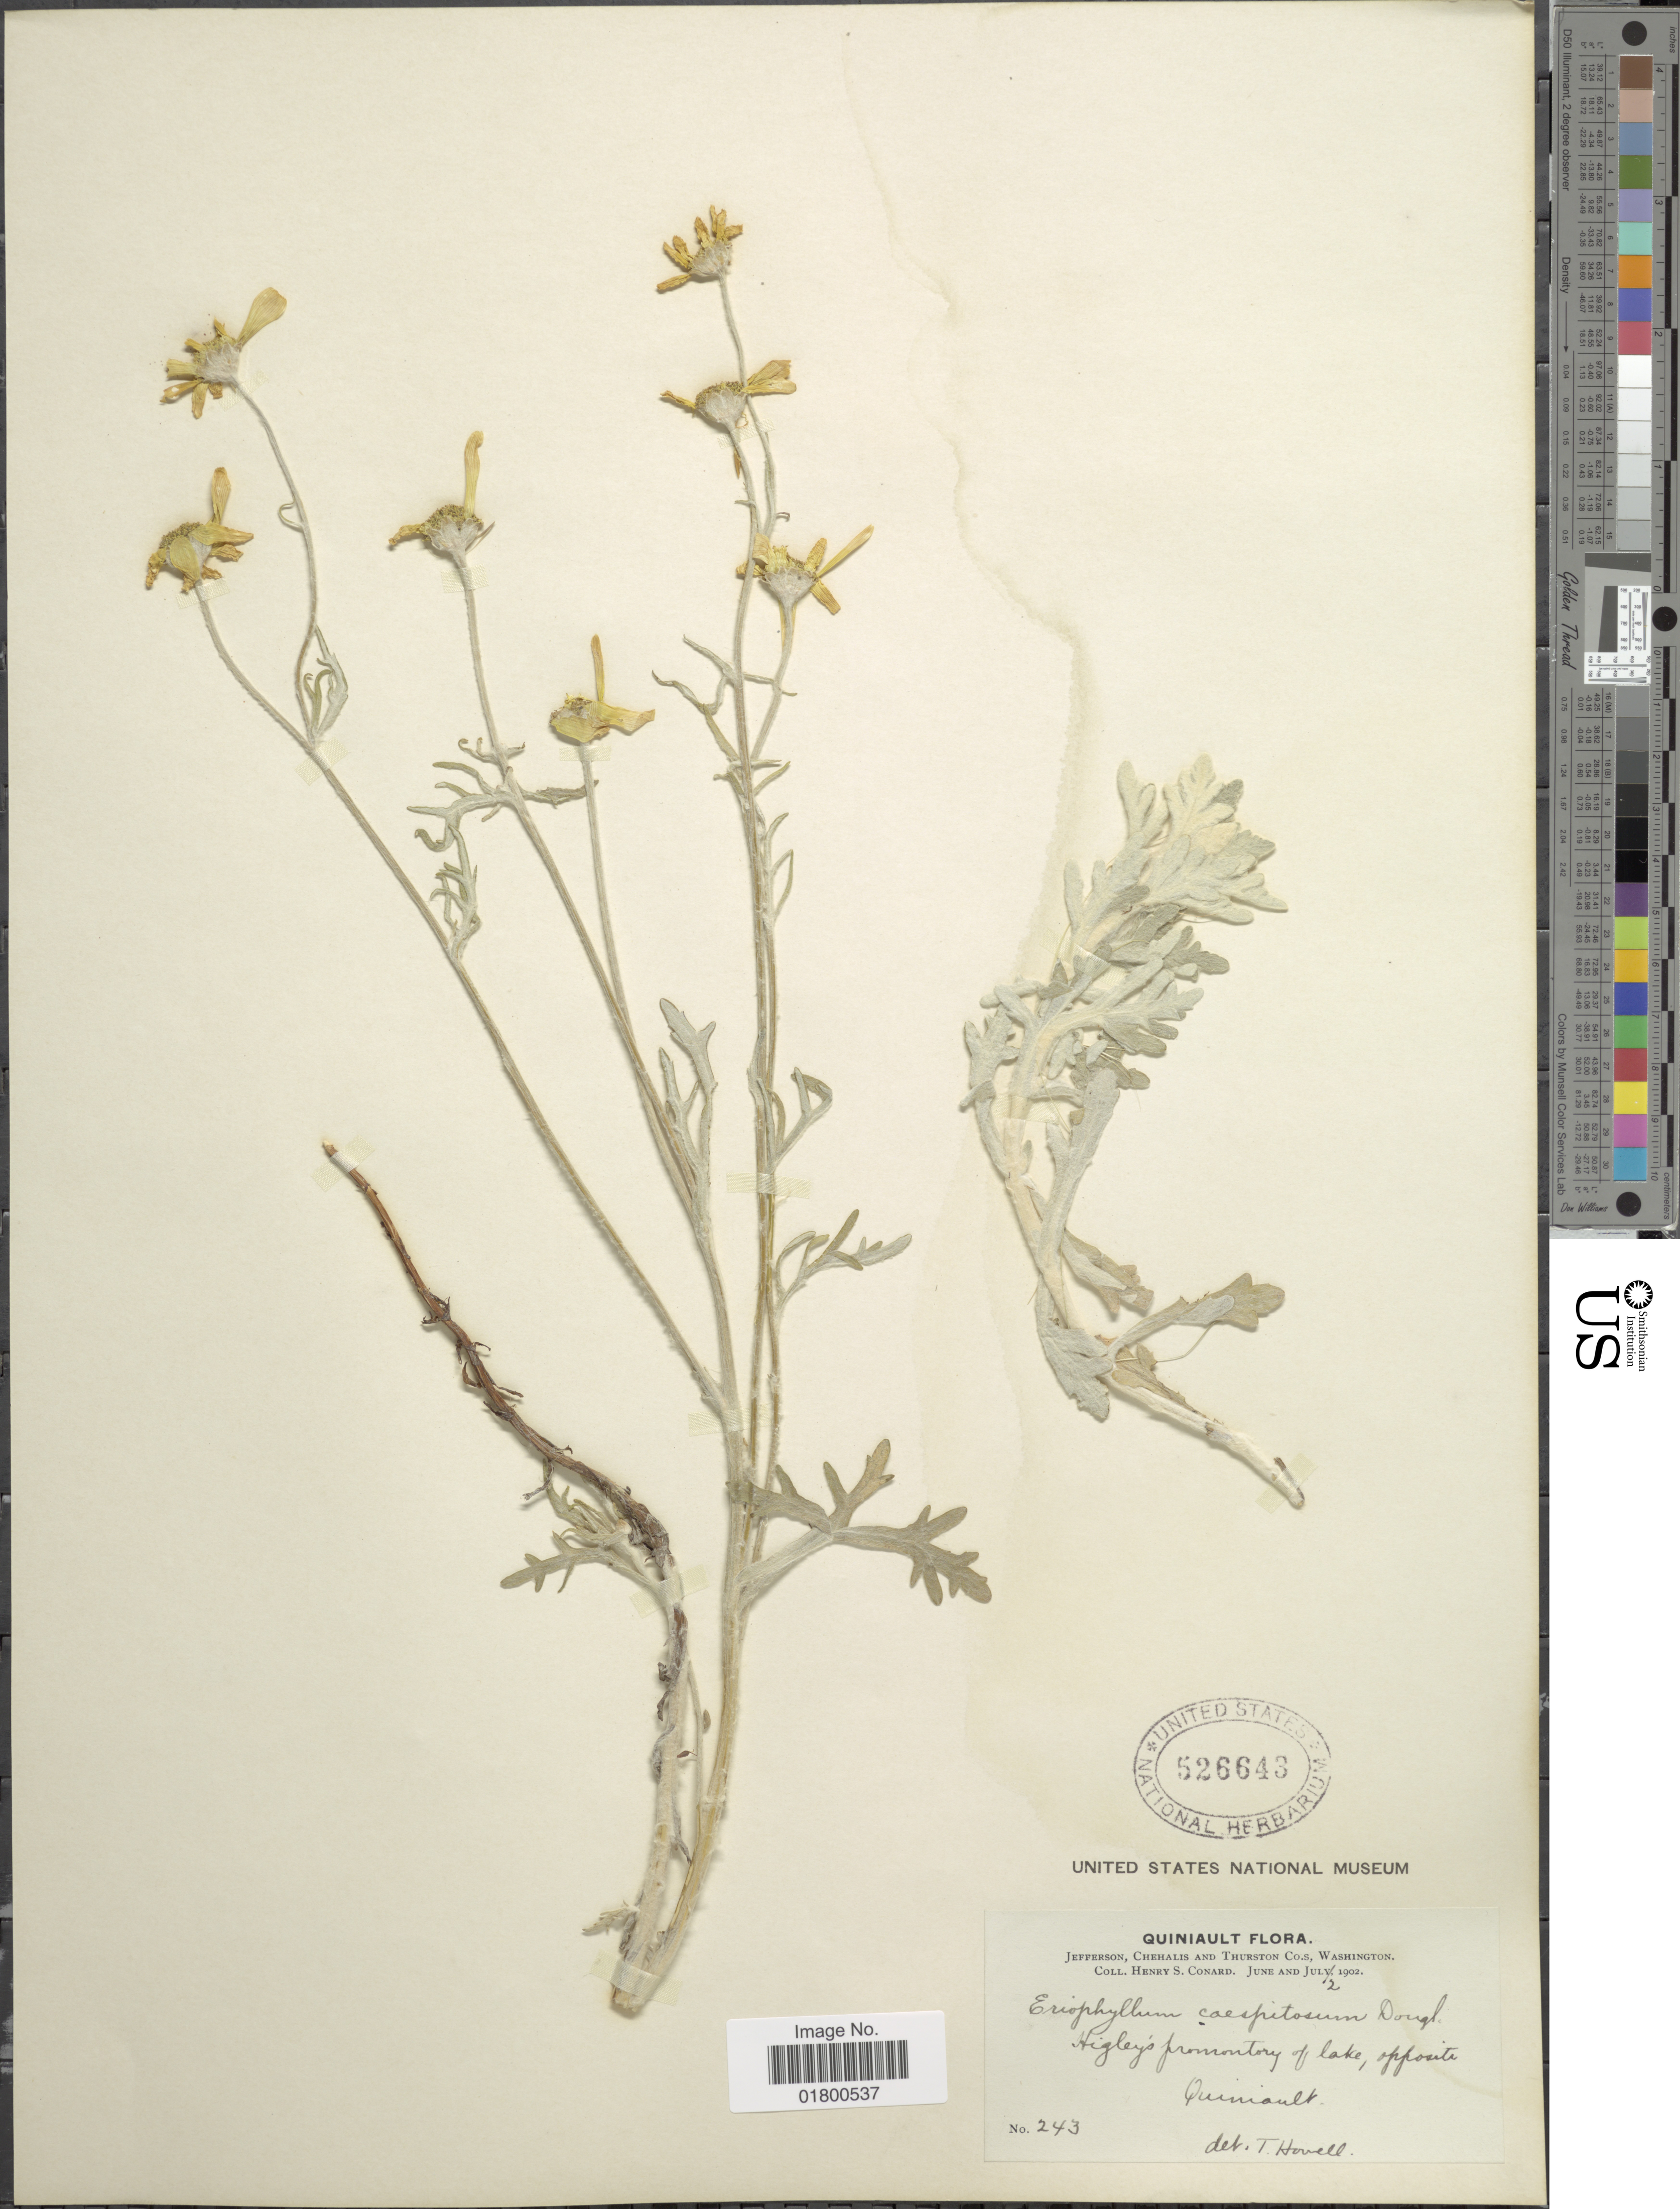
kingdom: Plantae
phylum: Tracheophyta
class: Magnoliopsida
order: Asterales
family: Asteraceae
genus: Eriophyllum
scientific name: Eriophyllum superbum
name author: Rydb.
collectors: H. S. Conard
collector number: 243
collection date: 1902-06-02/1902-07-02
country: United States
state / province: Washington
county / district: Thurston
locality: Quiniault, Jefferson, Chehalis and Thurston Co., Higley's fromontory of lake, opposite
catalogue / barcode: US 526643